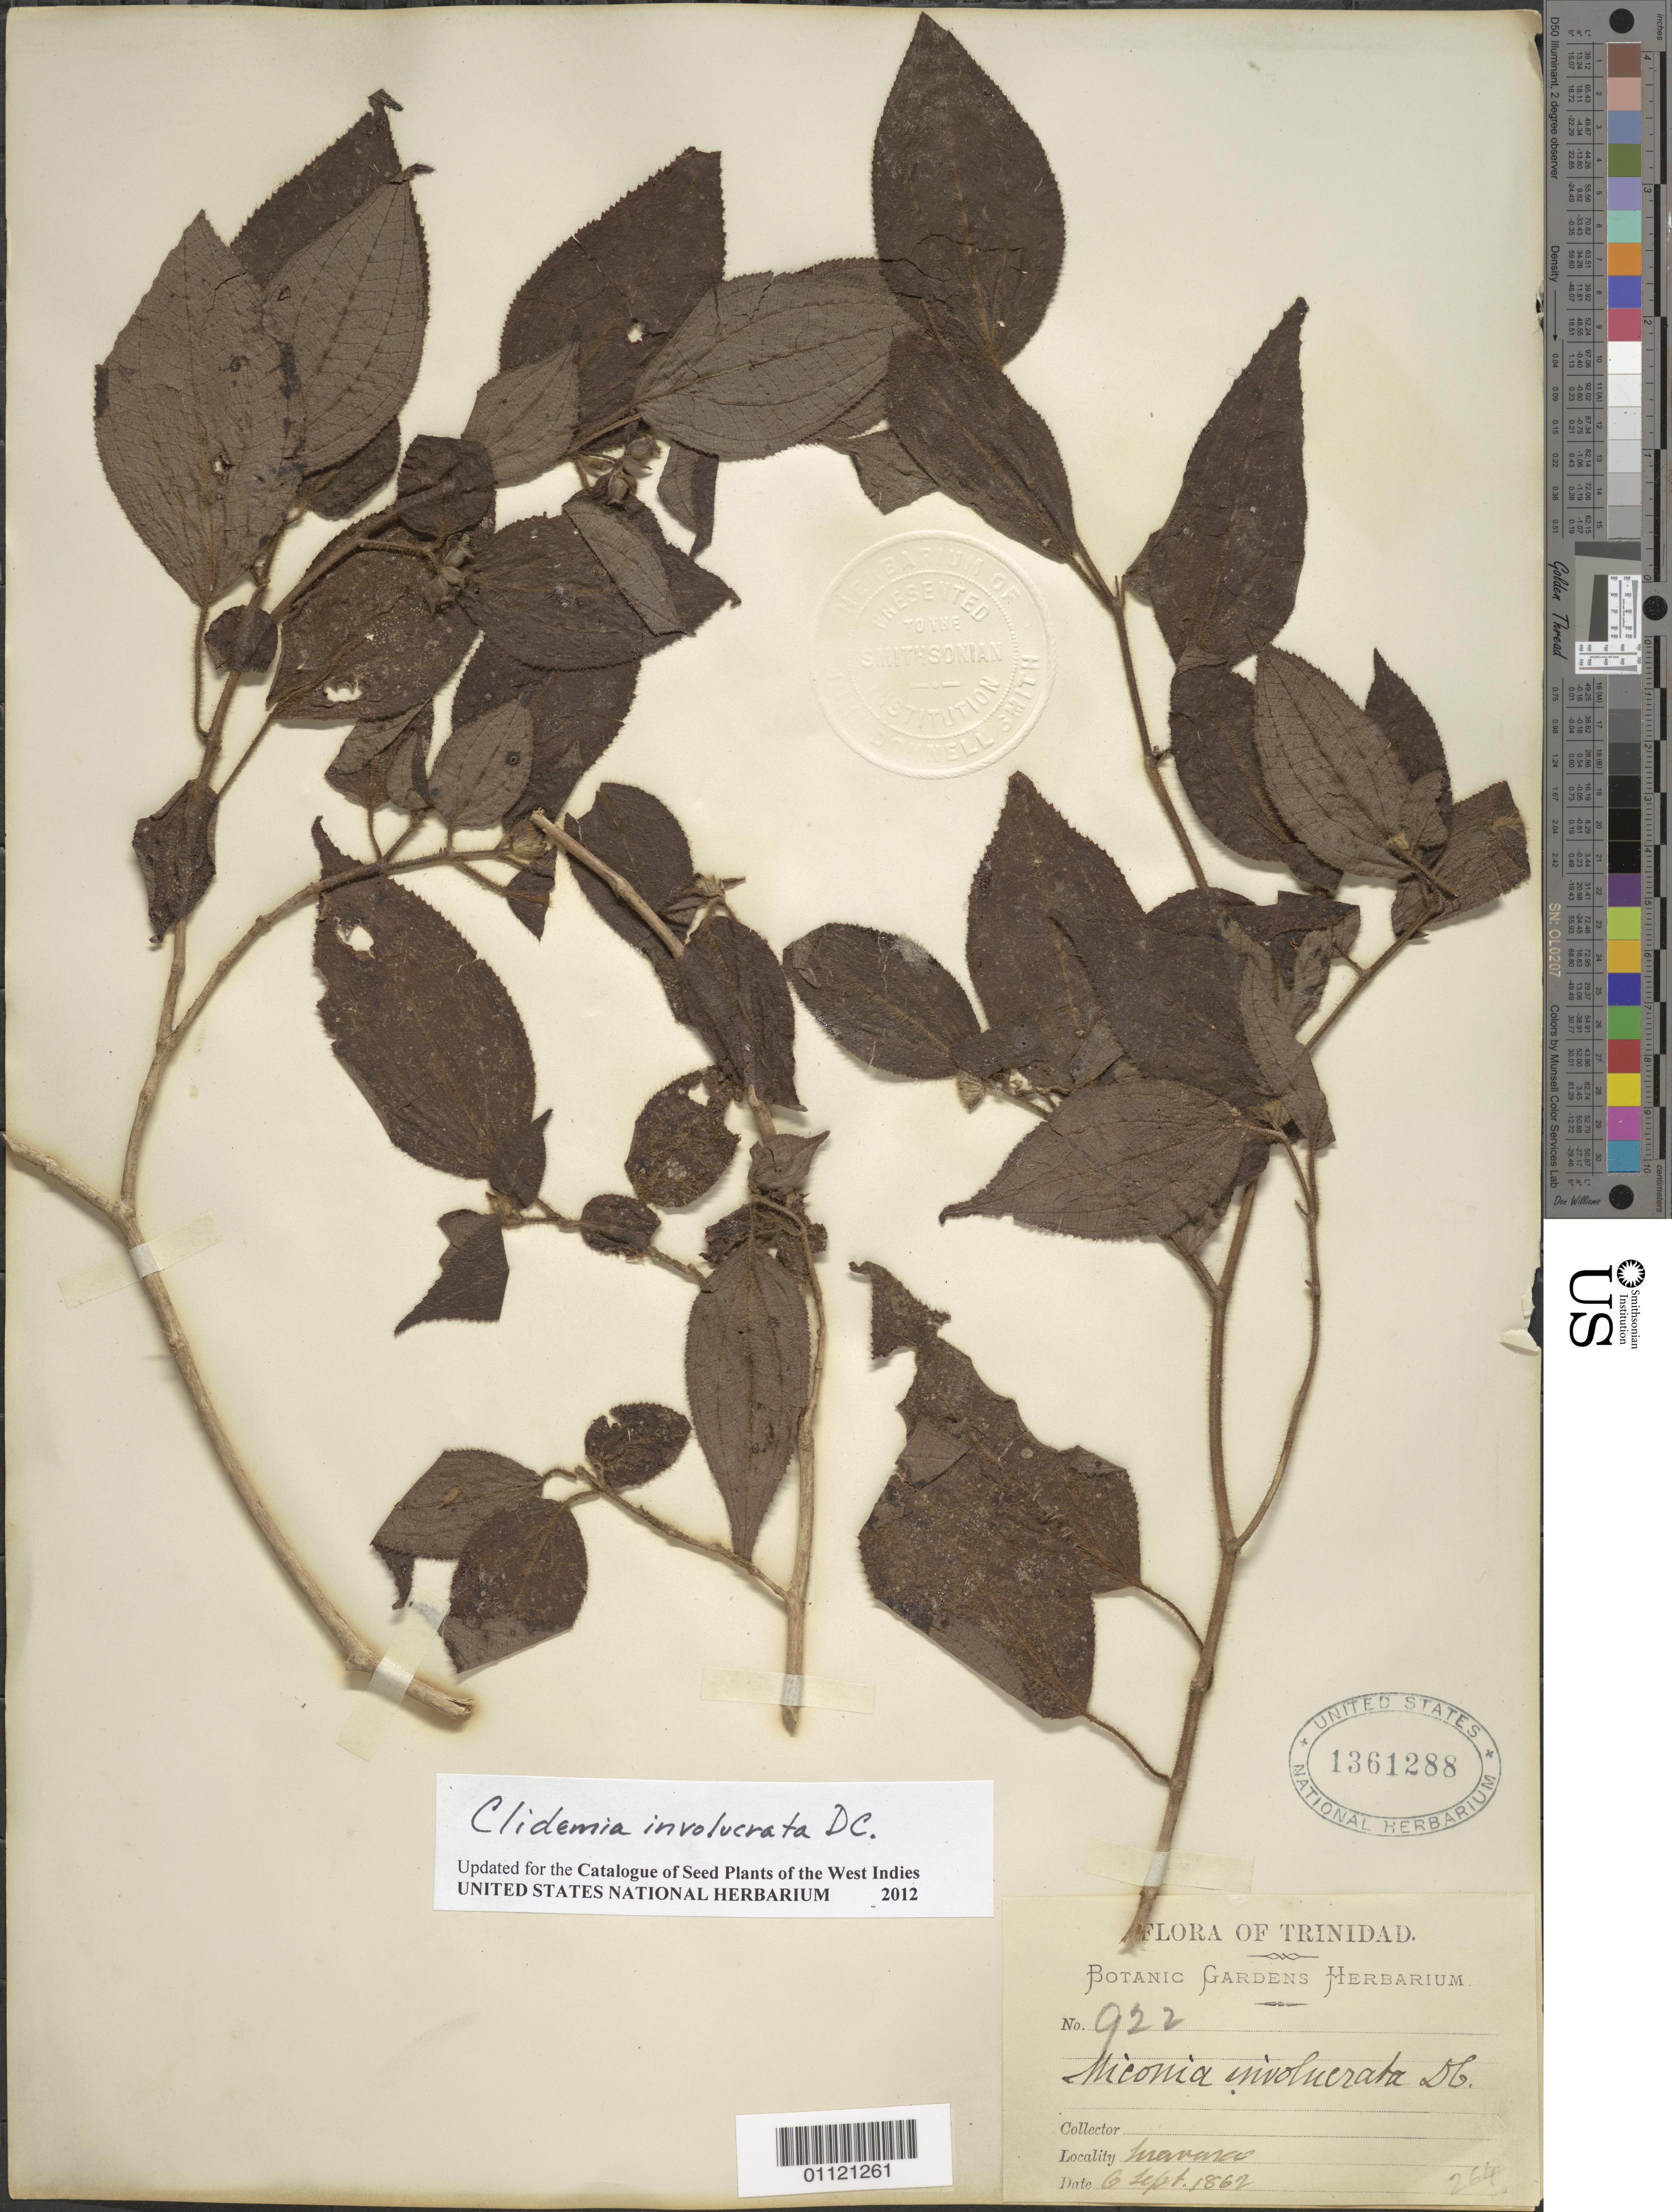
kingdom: Plantae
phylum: Tracheophyta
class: Magnoliopsida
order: Myrtales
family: Melastomataceae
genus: Clidemia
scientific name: Clidemia involucrata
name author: DC.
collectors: Botanic Gardens Herbarium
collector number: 922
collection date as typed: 06 Sep 1862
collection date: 1862-09-06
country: Trinidad and Tobago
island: Trinidad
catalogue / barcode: US 1361288